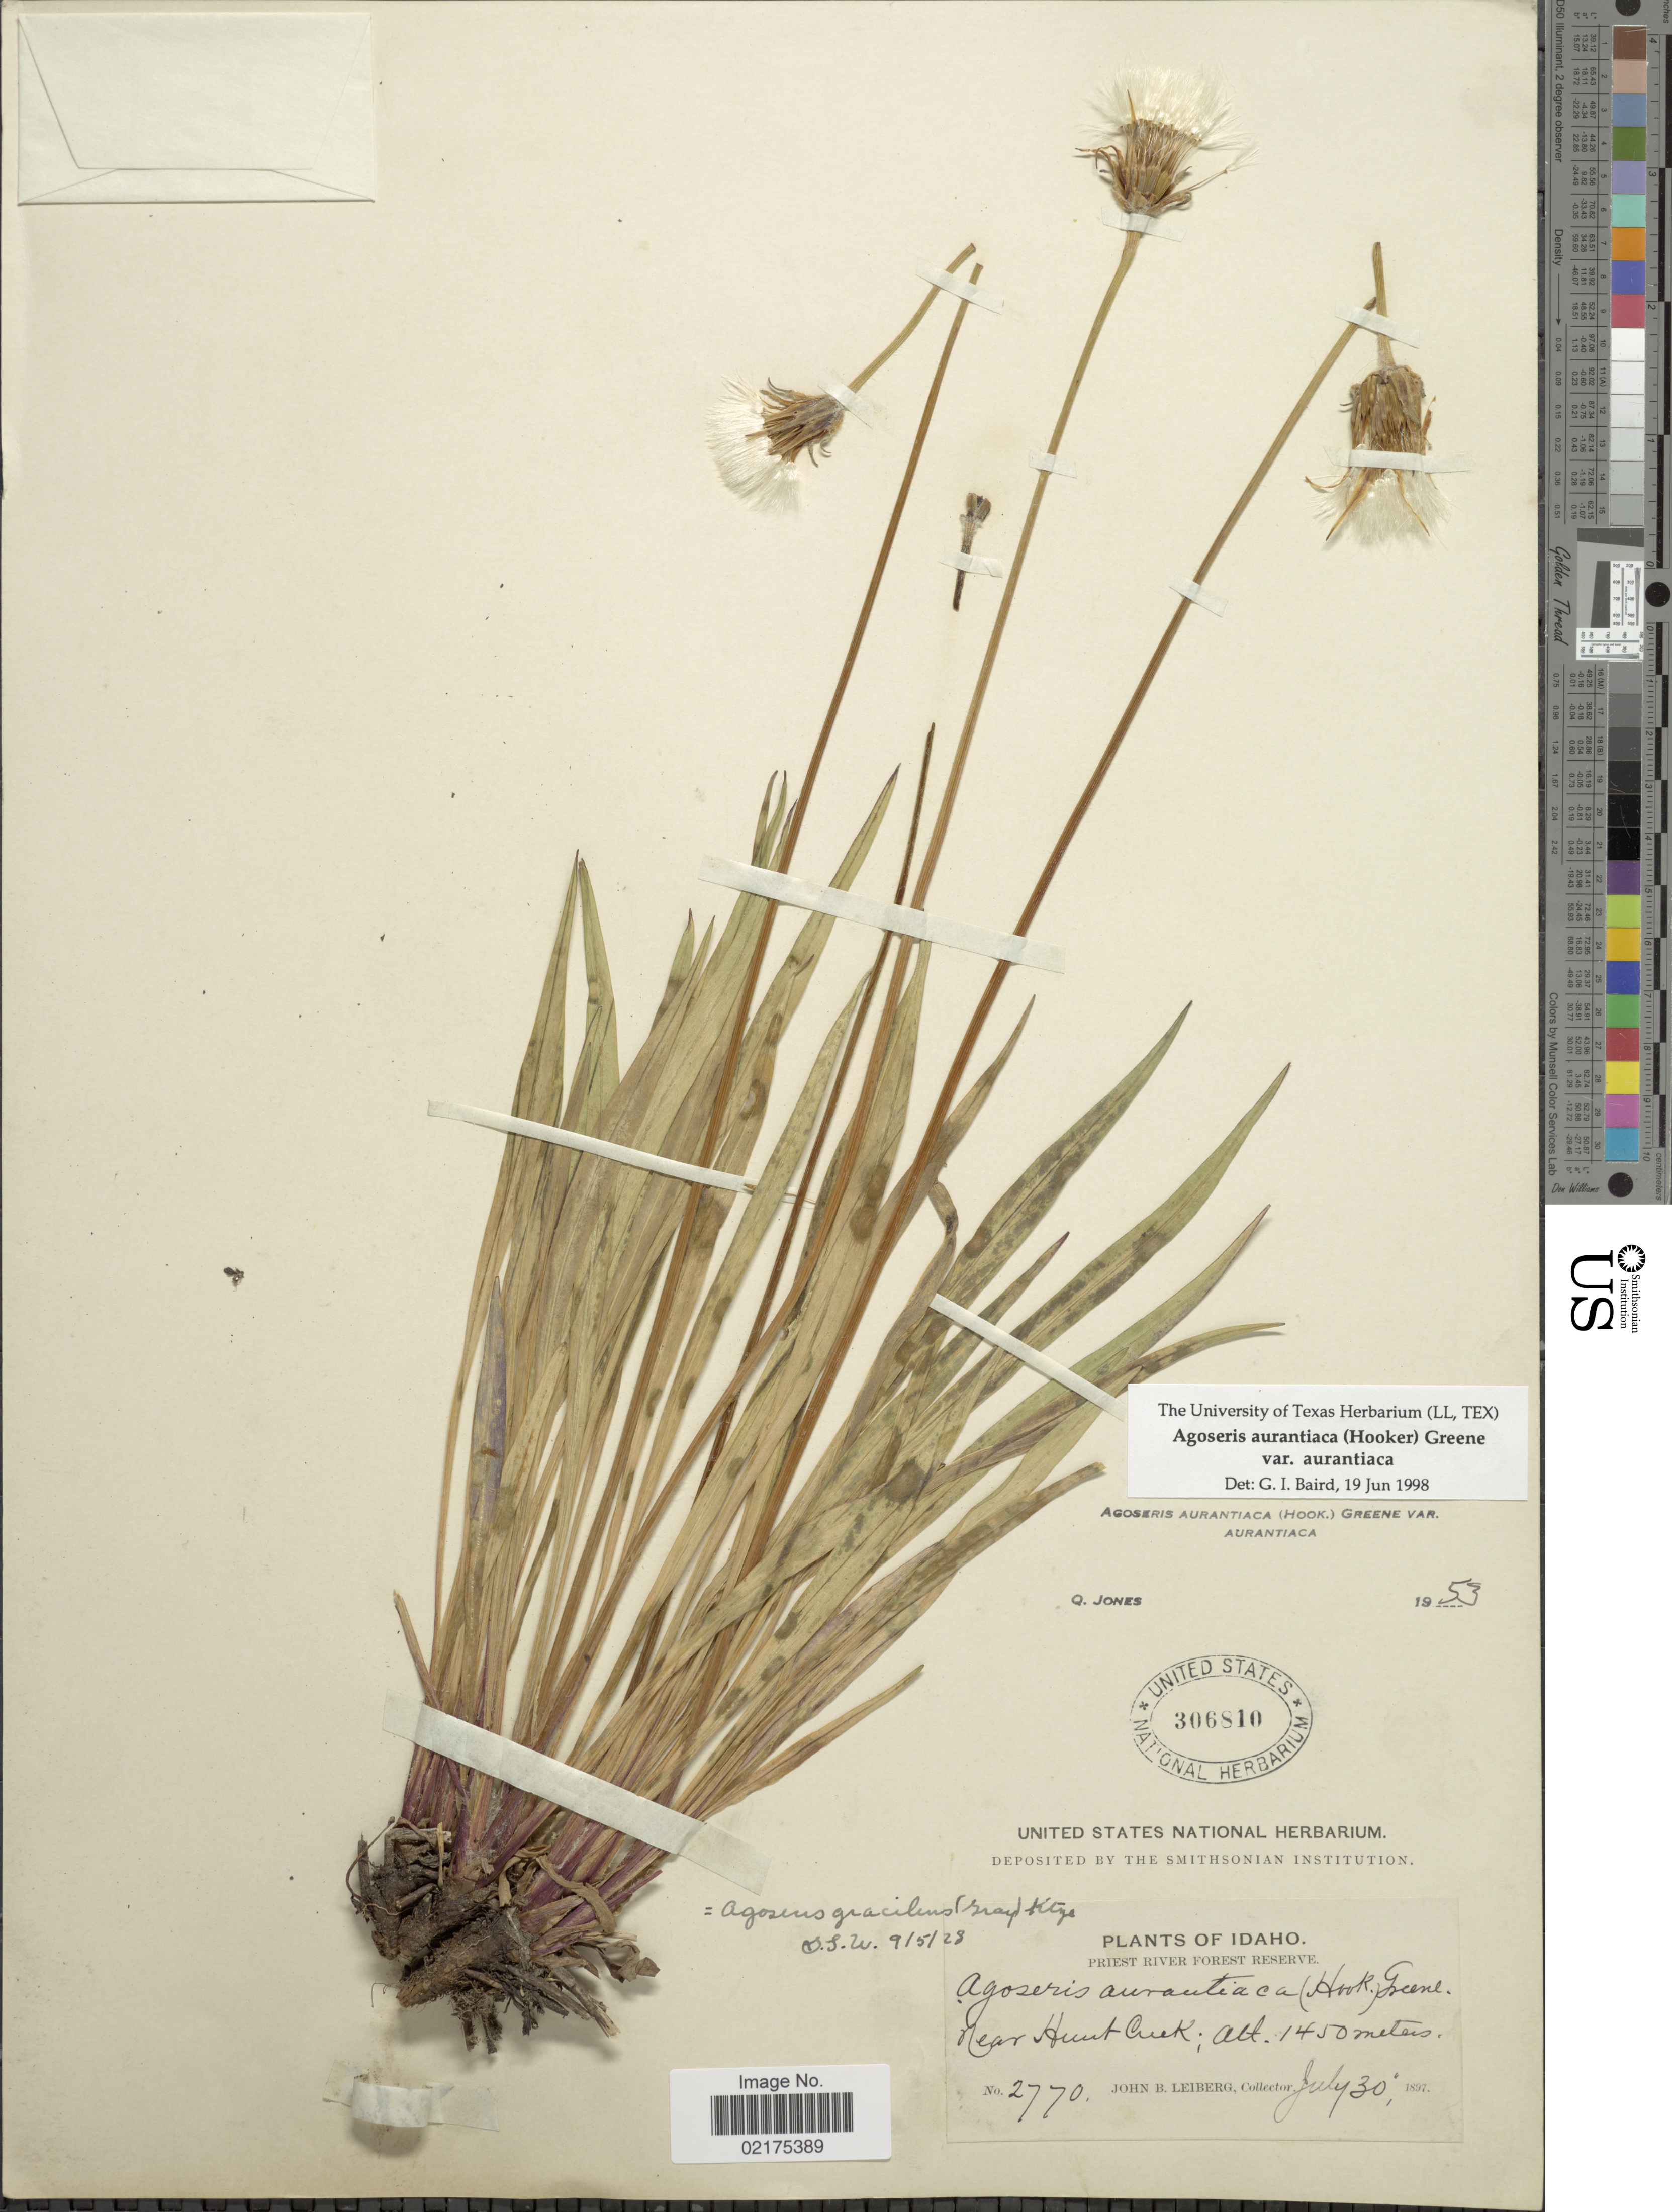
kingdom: Plantae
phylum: Tracheophyta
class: Magnoliopsida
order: Asterales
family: Asteraceae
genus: Agoseris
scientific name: Agoseris aurantiaca var. aurantiaca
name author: (Hook.) Greene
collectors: J. B. Leiberg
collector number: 2770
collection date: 1897-07-30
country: United States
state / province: Idaho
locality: Priest River Forrest Reserve, Near Hunt Creek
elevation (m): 1450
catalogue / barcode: US 306810